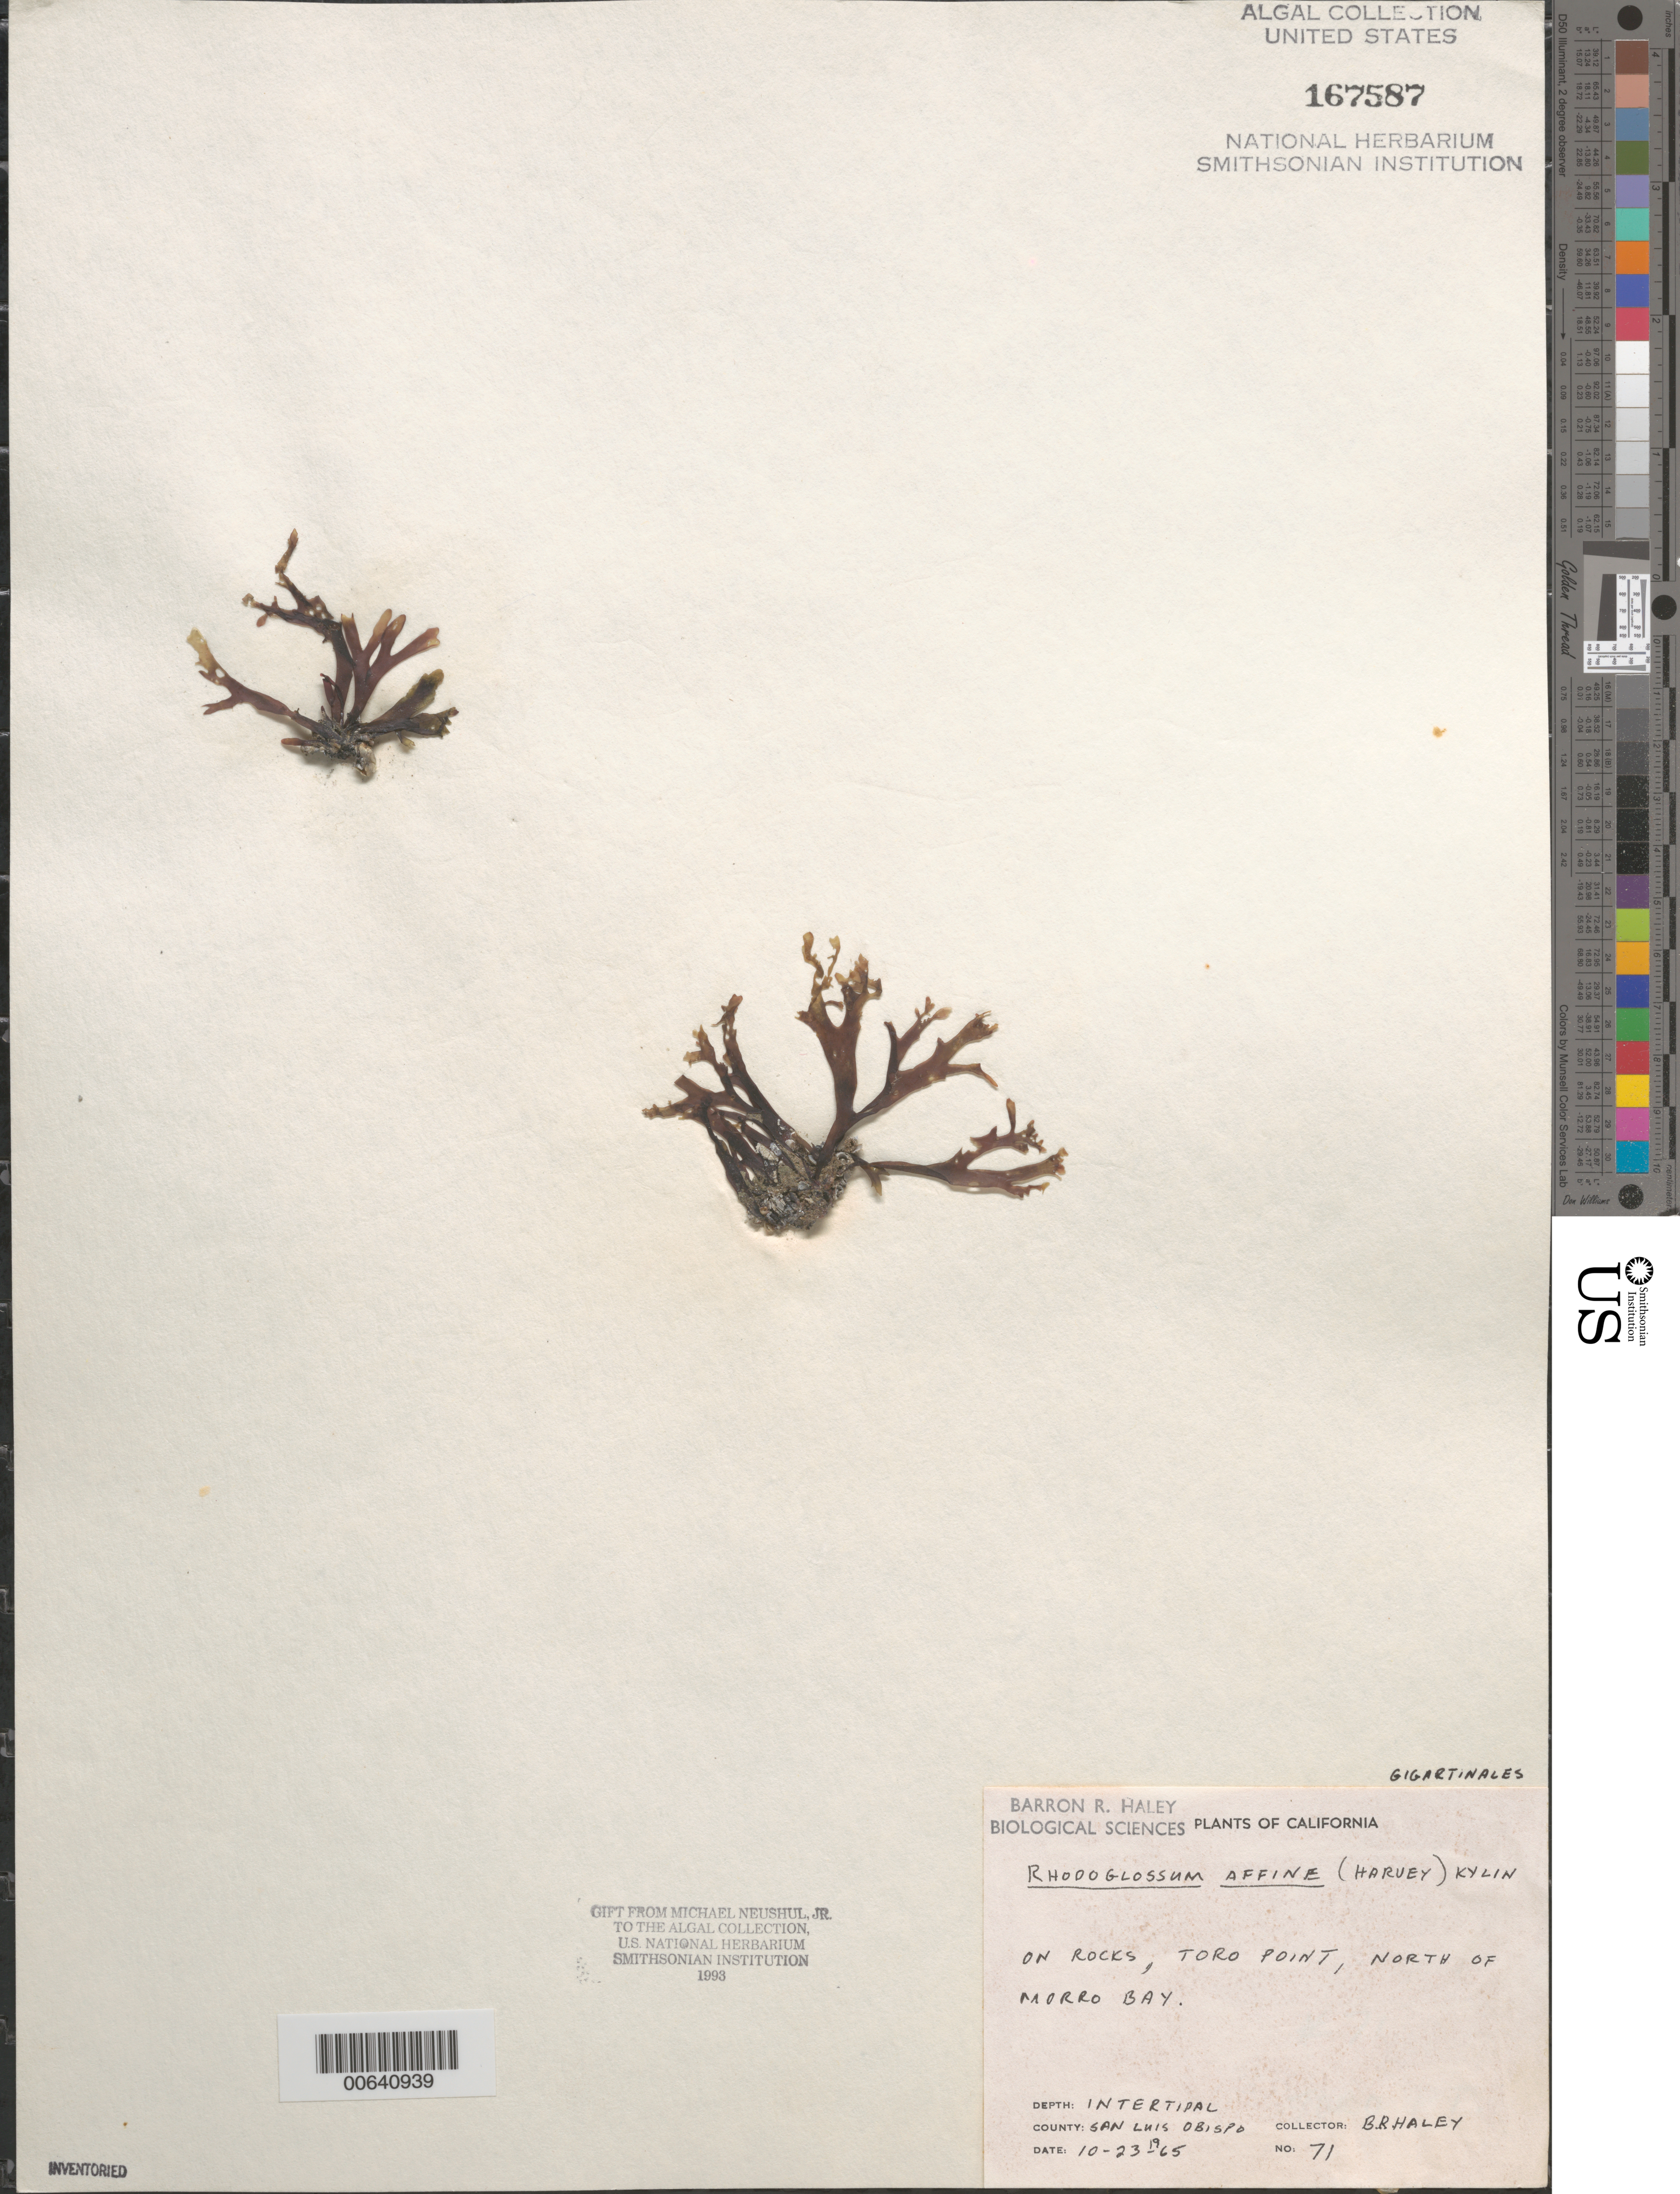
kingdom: Plantae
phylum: Rhodophyta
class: Florideophyceae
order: Gigartinales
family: Gigartinaceae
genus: Mazzaella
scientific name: Mazzaella affinis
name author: (Harvey) Fredericq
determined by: Algae name updating Project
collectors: B. Haley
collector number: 71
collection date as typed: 23 Oct 1965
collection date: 1965-10-23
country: United States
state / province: California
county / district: San Luis Obispo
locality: Toro Point, north of Morro Bay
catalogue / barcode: US 167587